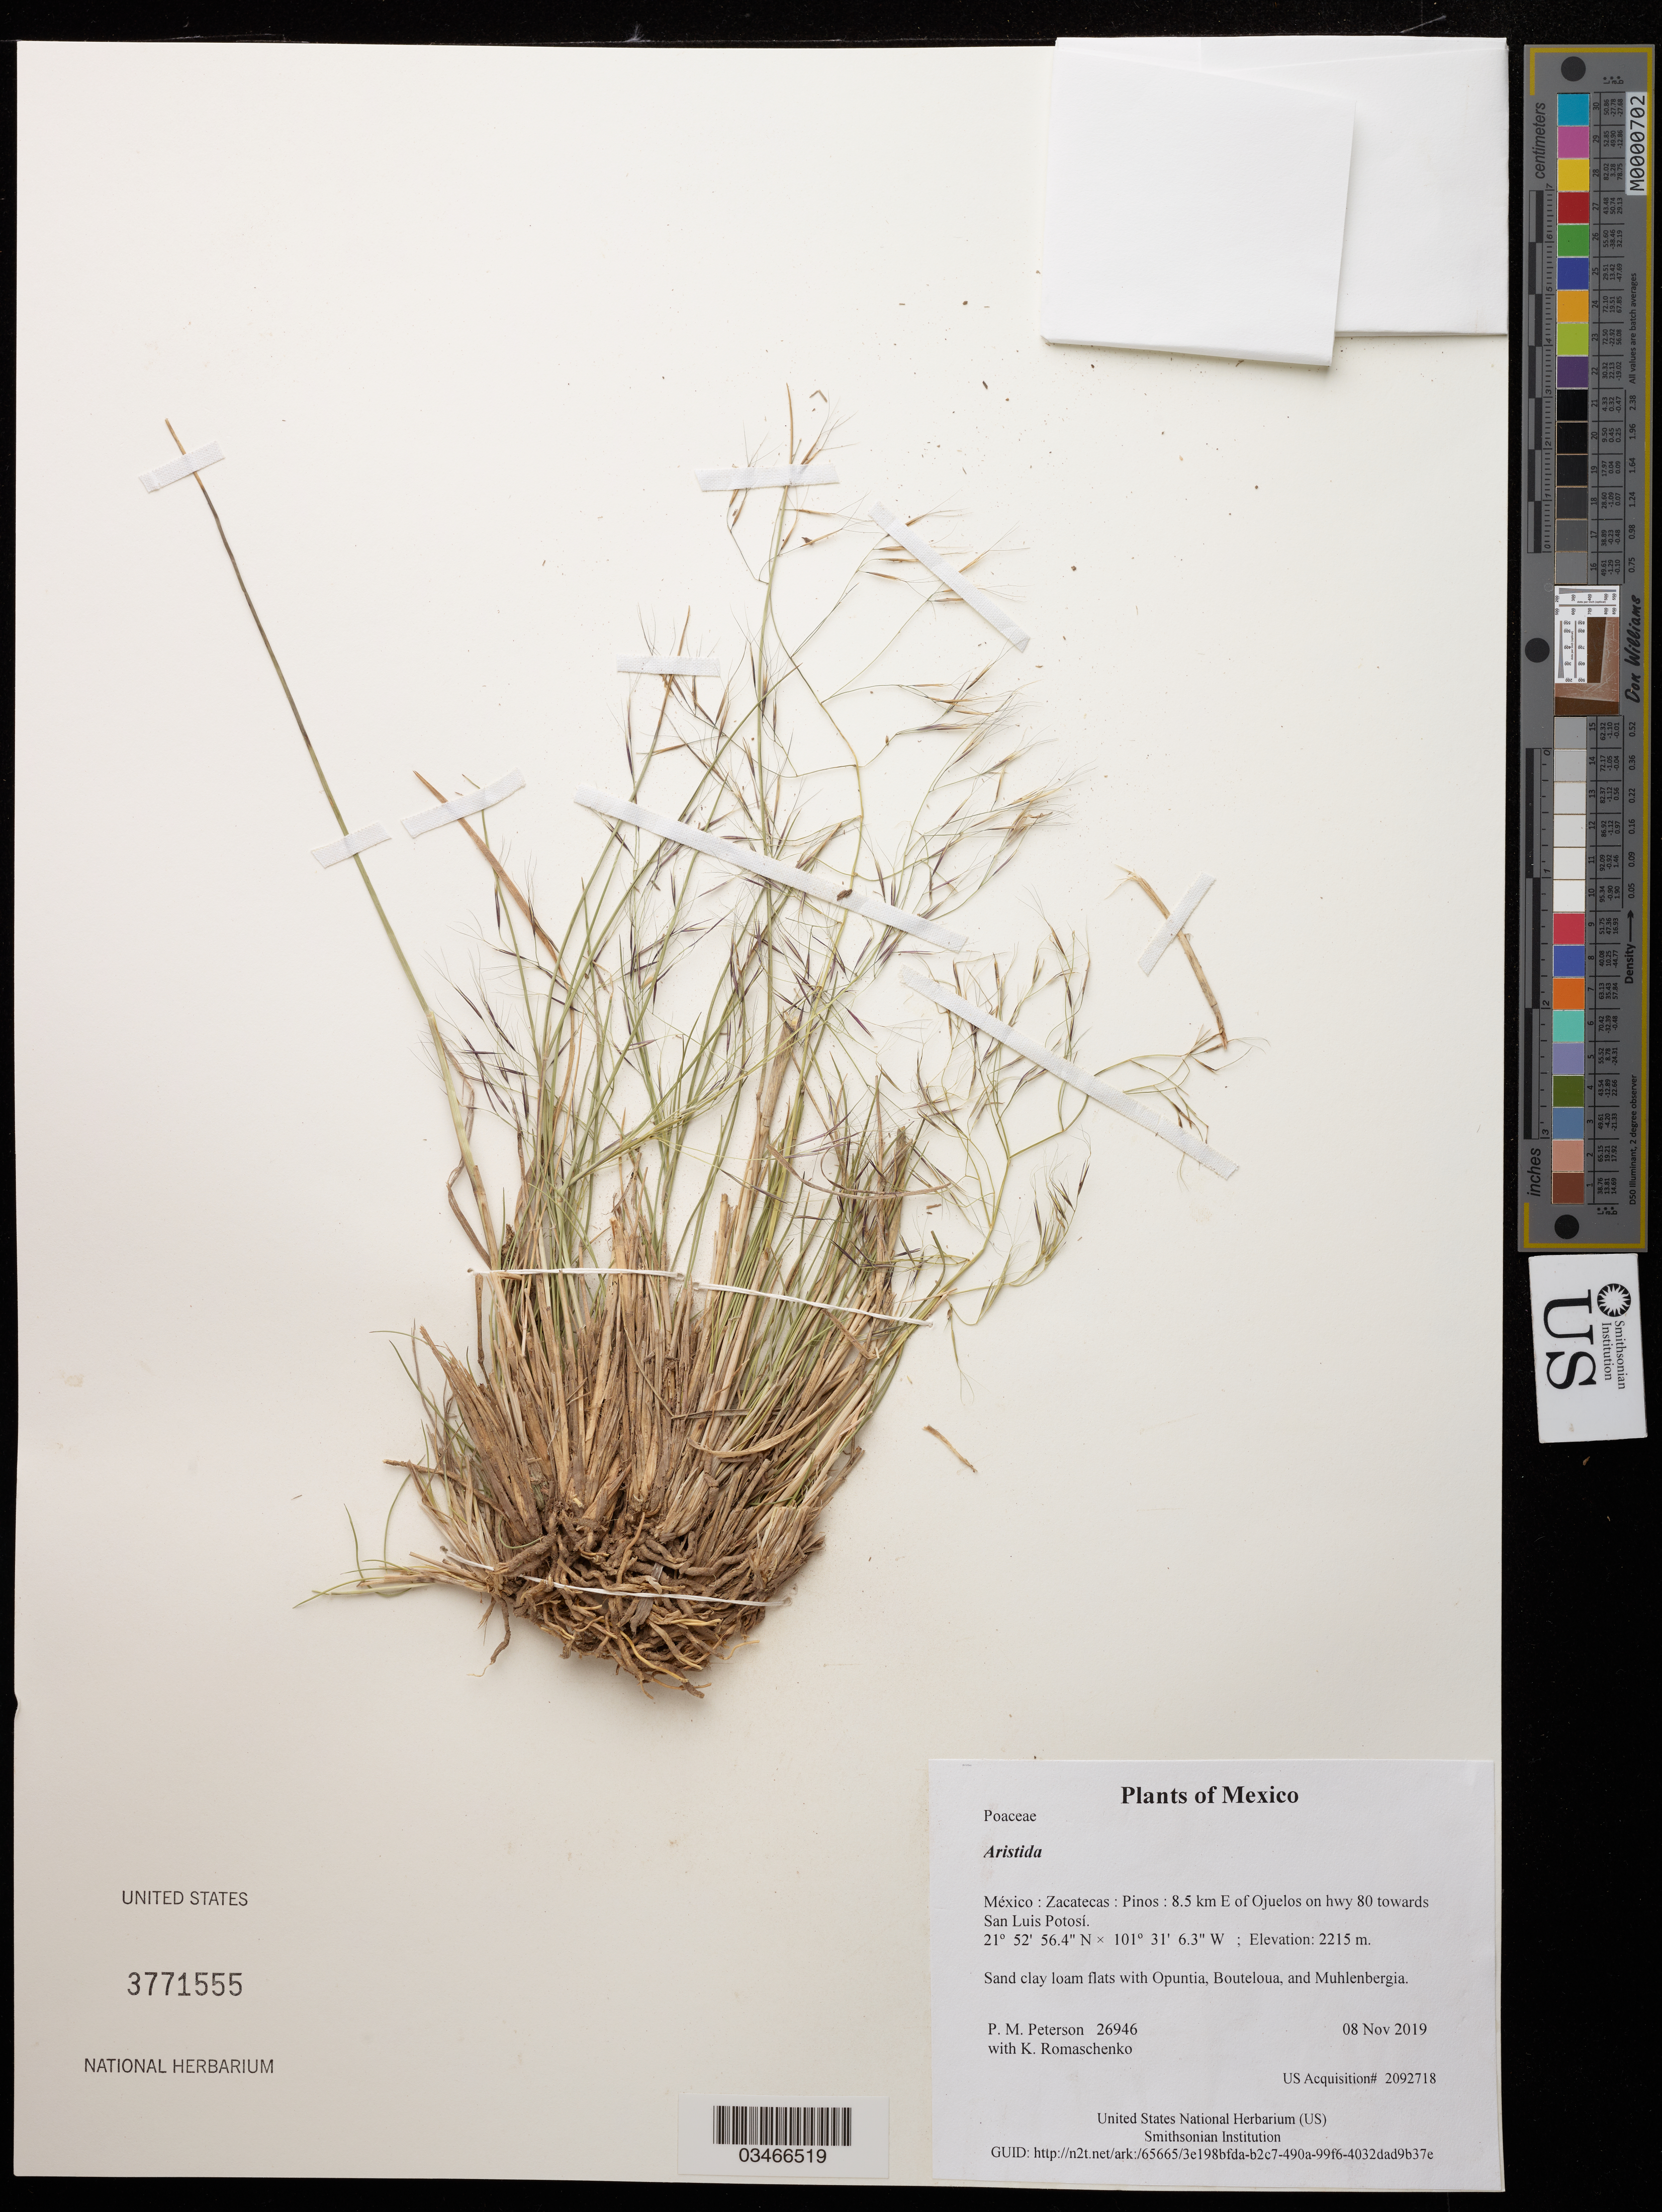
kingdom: Plantae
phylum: Tracheophyta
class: Liliopsida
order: Poales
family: Poaceae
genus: Aristida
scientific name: Aristida sp.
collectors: P. M. Peterson & K. Romaschenko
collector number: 26946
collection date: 2019-11-19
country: México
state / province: México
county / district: Toluca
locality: Nevado de Toluca National Park, NE slopes of Nevado de Toluca, on walking path to Lago La Luna and Lago del Sol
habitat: Sand clay loam flats with Opuntia, Bouteloua, and Muhlenbergia.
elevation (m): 1263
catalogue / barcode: US 3771555